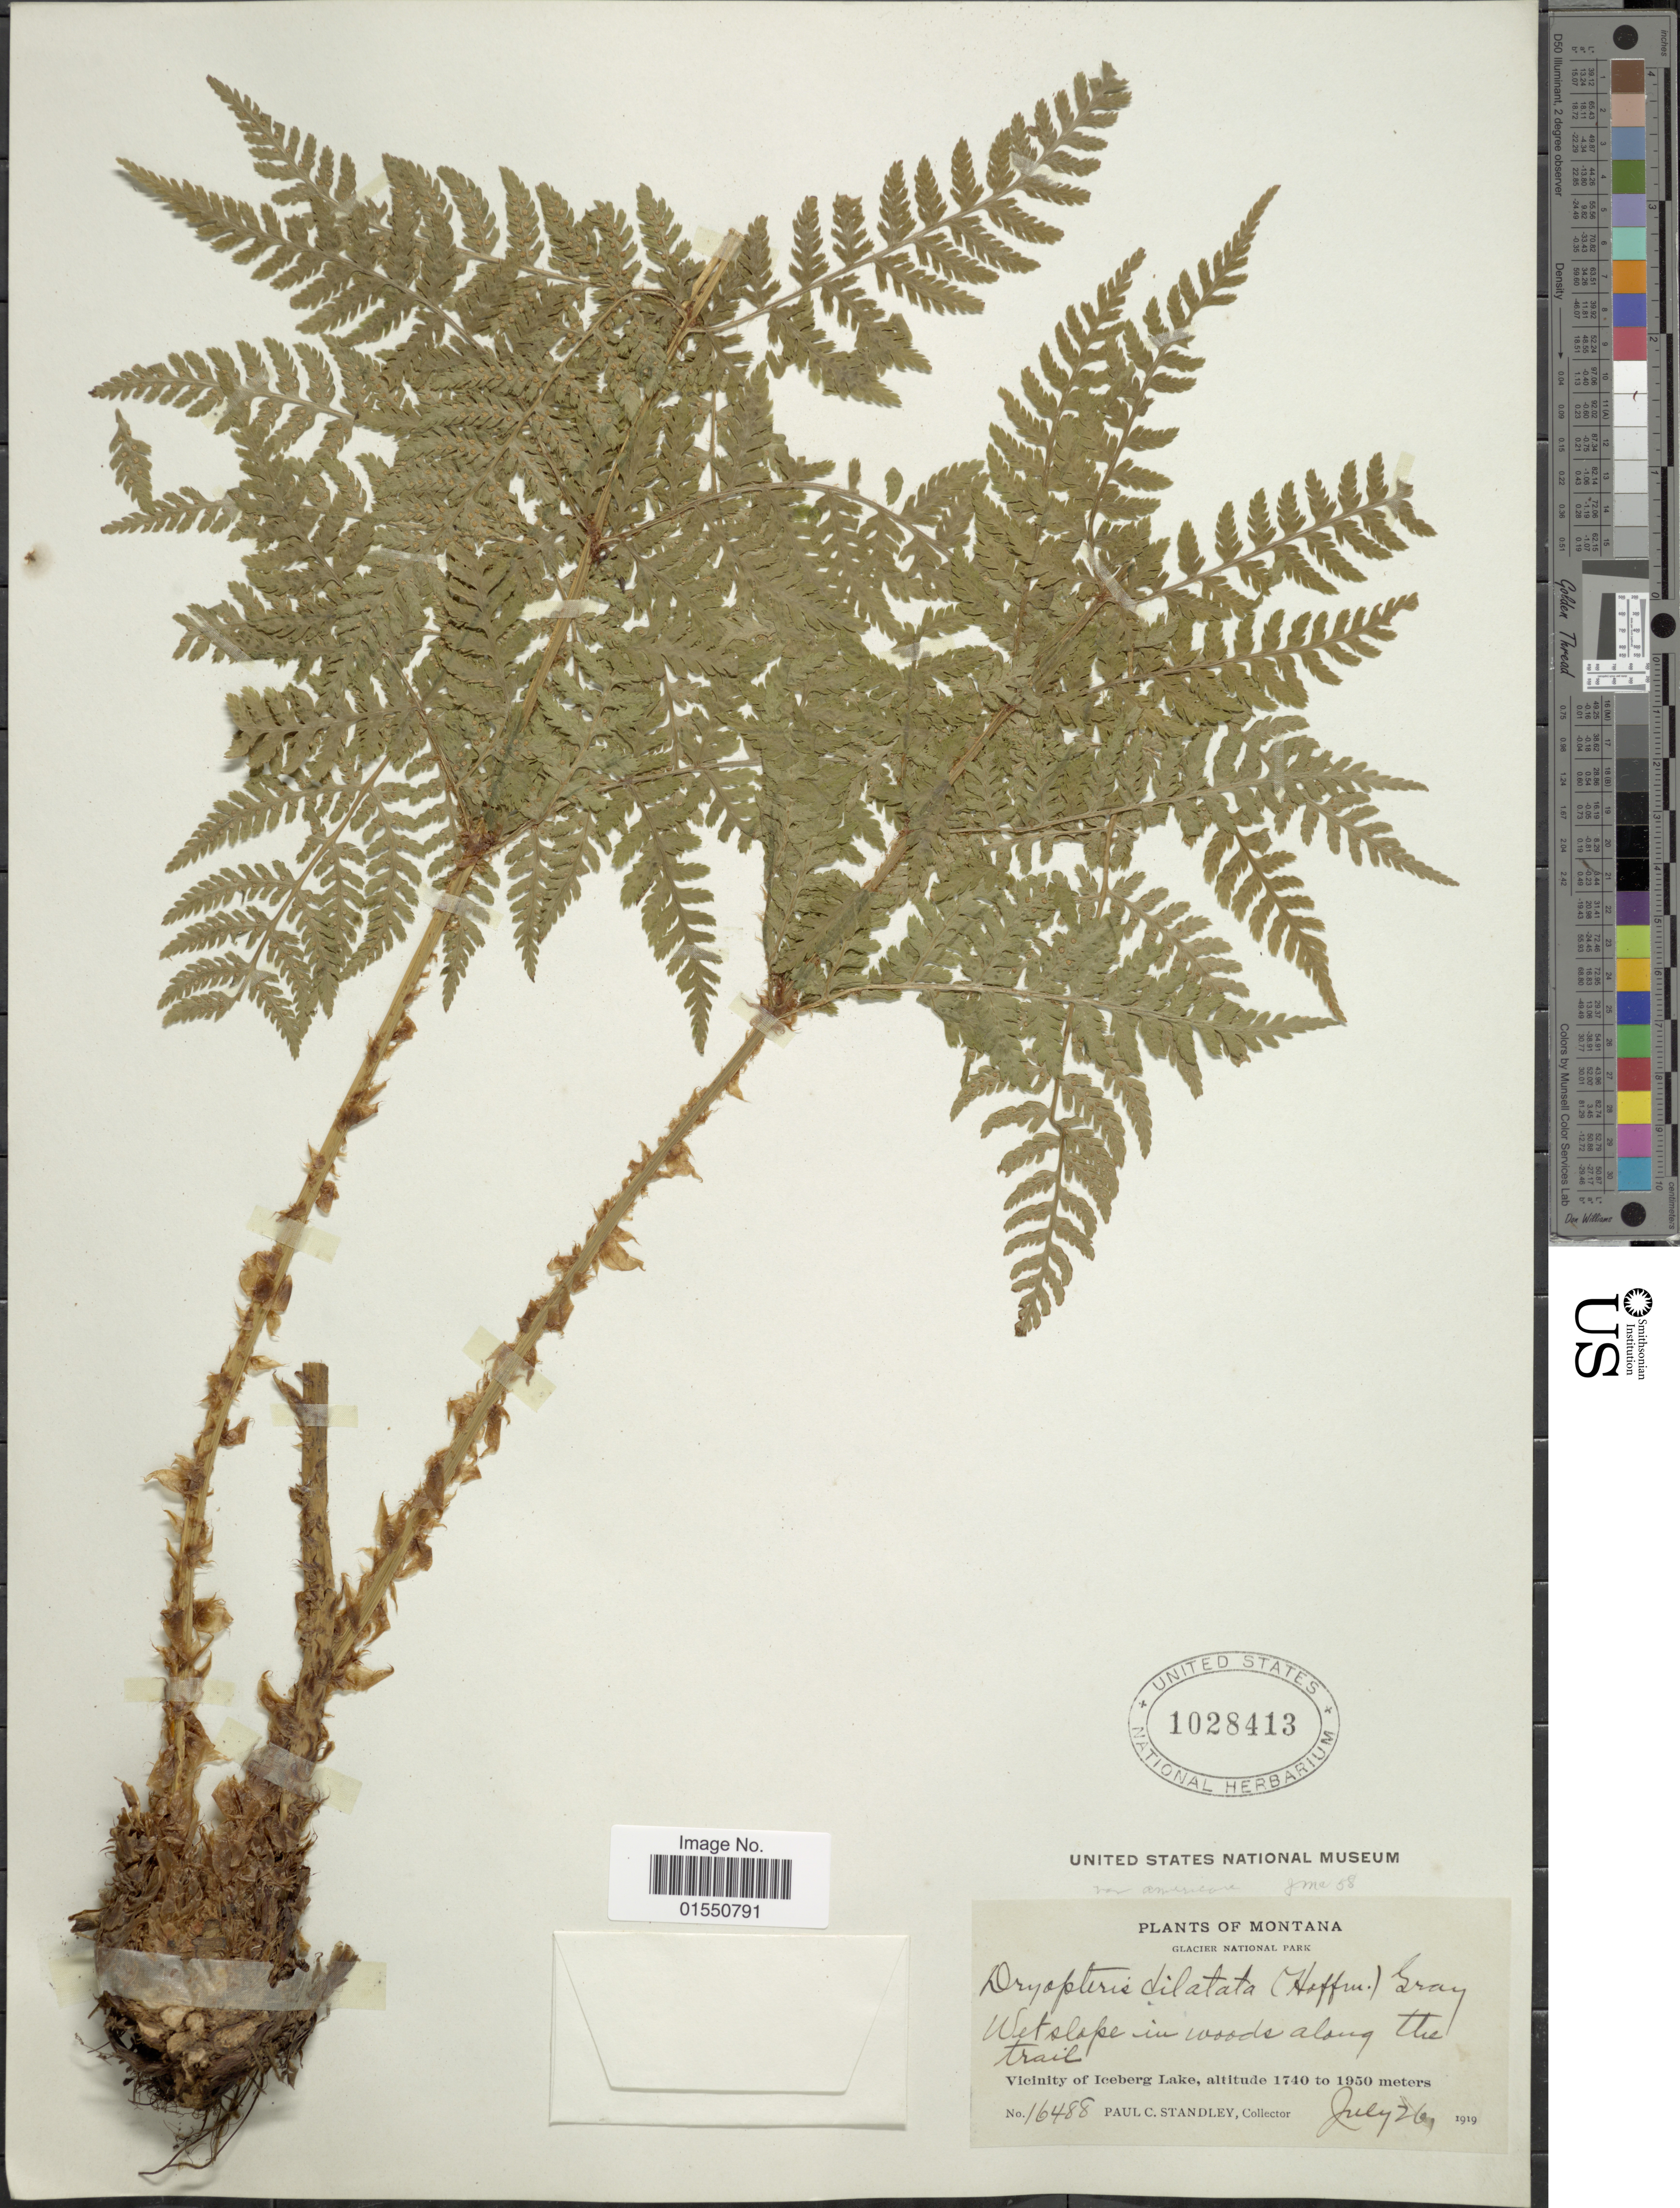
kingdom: Plantae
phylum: Tracheophyta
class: Polypodiopsida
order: Polypodiales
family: Dryopteridaceae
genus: Dryopteris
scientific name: Dryopteris expansa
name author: (C. Presl) Fraser-Jenk. & Jermy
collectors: P. C. Standley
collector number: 16488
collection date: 1919-07-26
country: United States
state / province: Montana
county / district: Glacier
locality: Glacier National Park, Vicinity of Iceberg Lake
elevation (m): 1740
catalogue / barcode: US 1028413